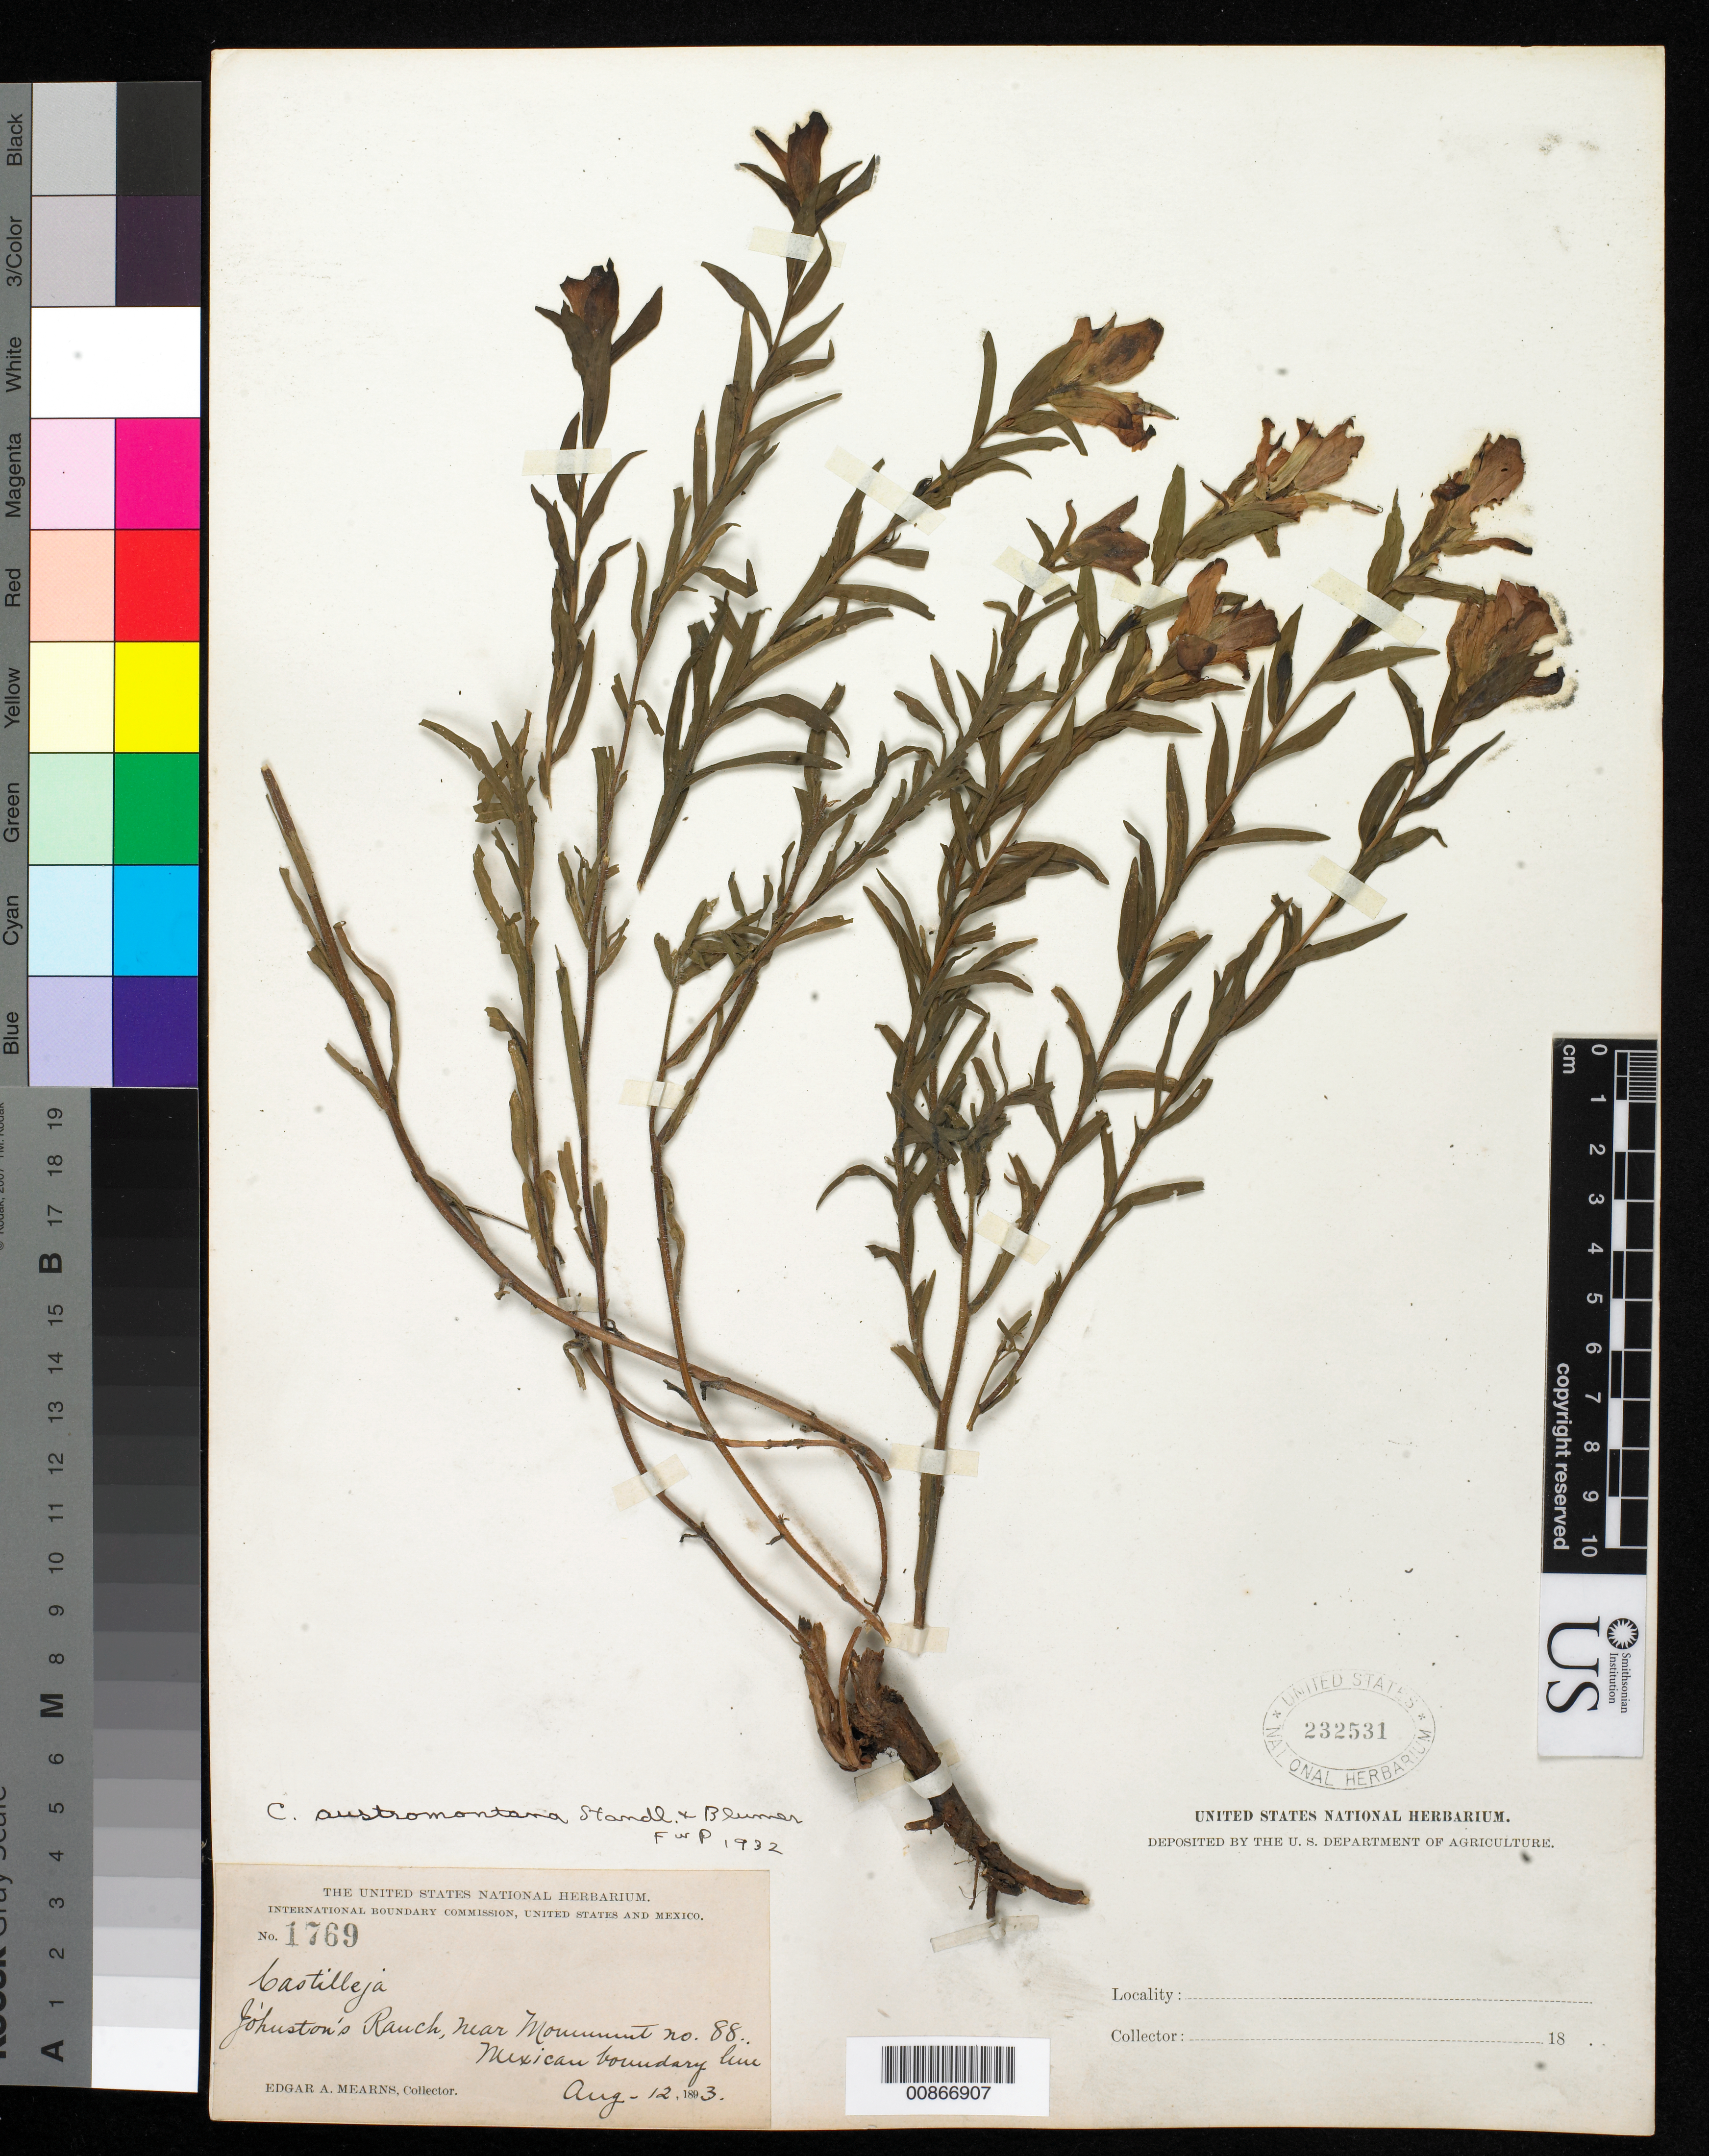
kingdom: Plantae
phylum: Tracheophyta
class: Magnoliopsida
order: Lamiales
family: Orobanchaceae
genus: Castilleja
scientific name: Castilleja austromontana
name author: Standl. & Blumer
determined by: Pennell, F. W.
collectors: E. A. Mearns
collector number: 1769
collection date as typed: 12 Aug 1893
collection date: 1893-08-12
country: United States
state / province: Arizona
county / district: Cochise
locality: Johnston's Ranch, near monument no. 88. Mexican Boundary Line.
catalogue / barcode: US 232531